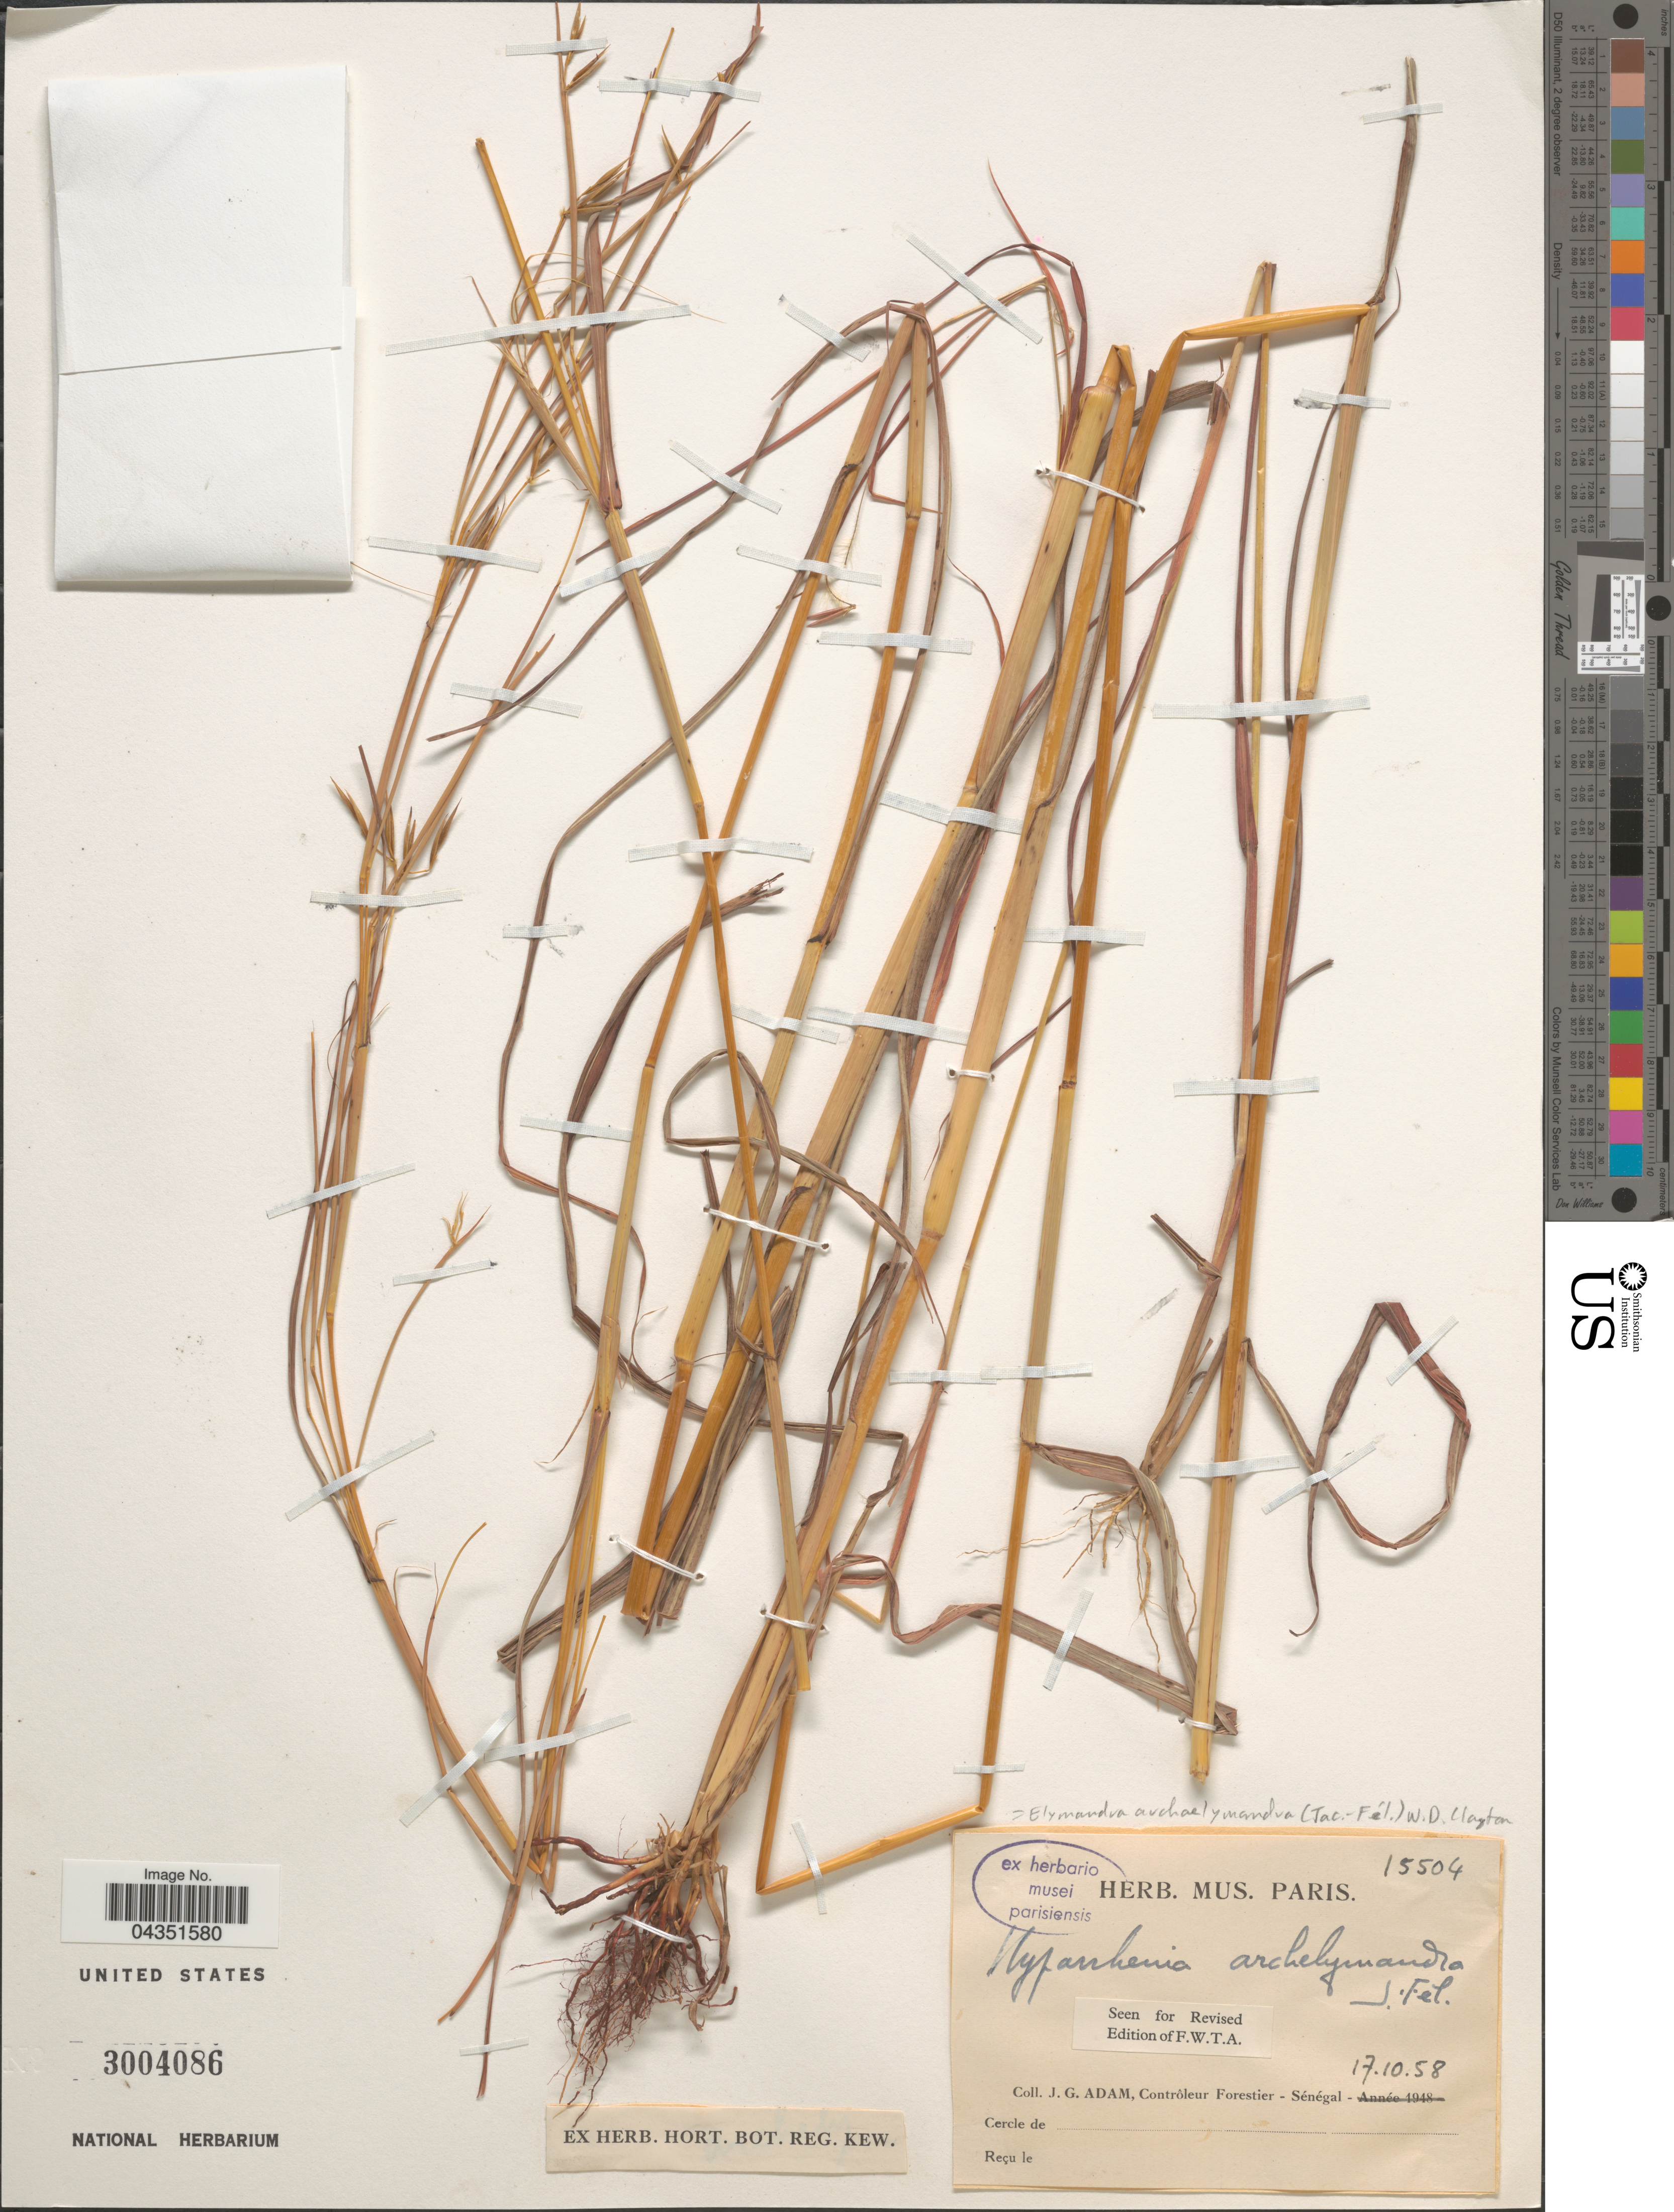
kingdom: Plantae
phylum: Tracheophyta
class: Liliopsida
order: Poales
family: Poaceae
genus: Elymandra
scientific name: Elymandra archaelymandra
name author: (Jacq.-Fél.) Clayton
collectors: J. Adam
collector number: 15504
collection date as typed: Transcribed d/m/y: 17/10/58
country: Senegal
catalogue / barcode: US 3004086